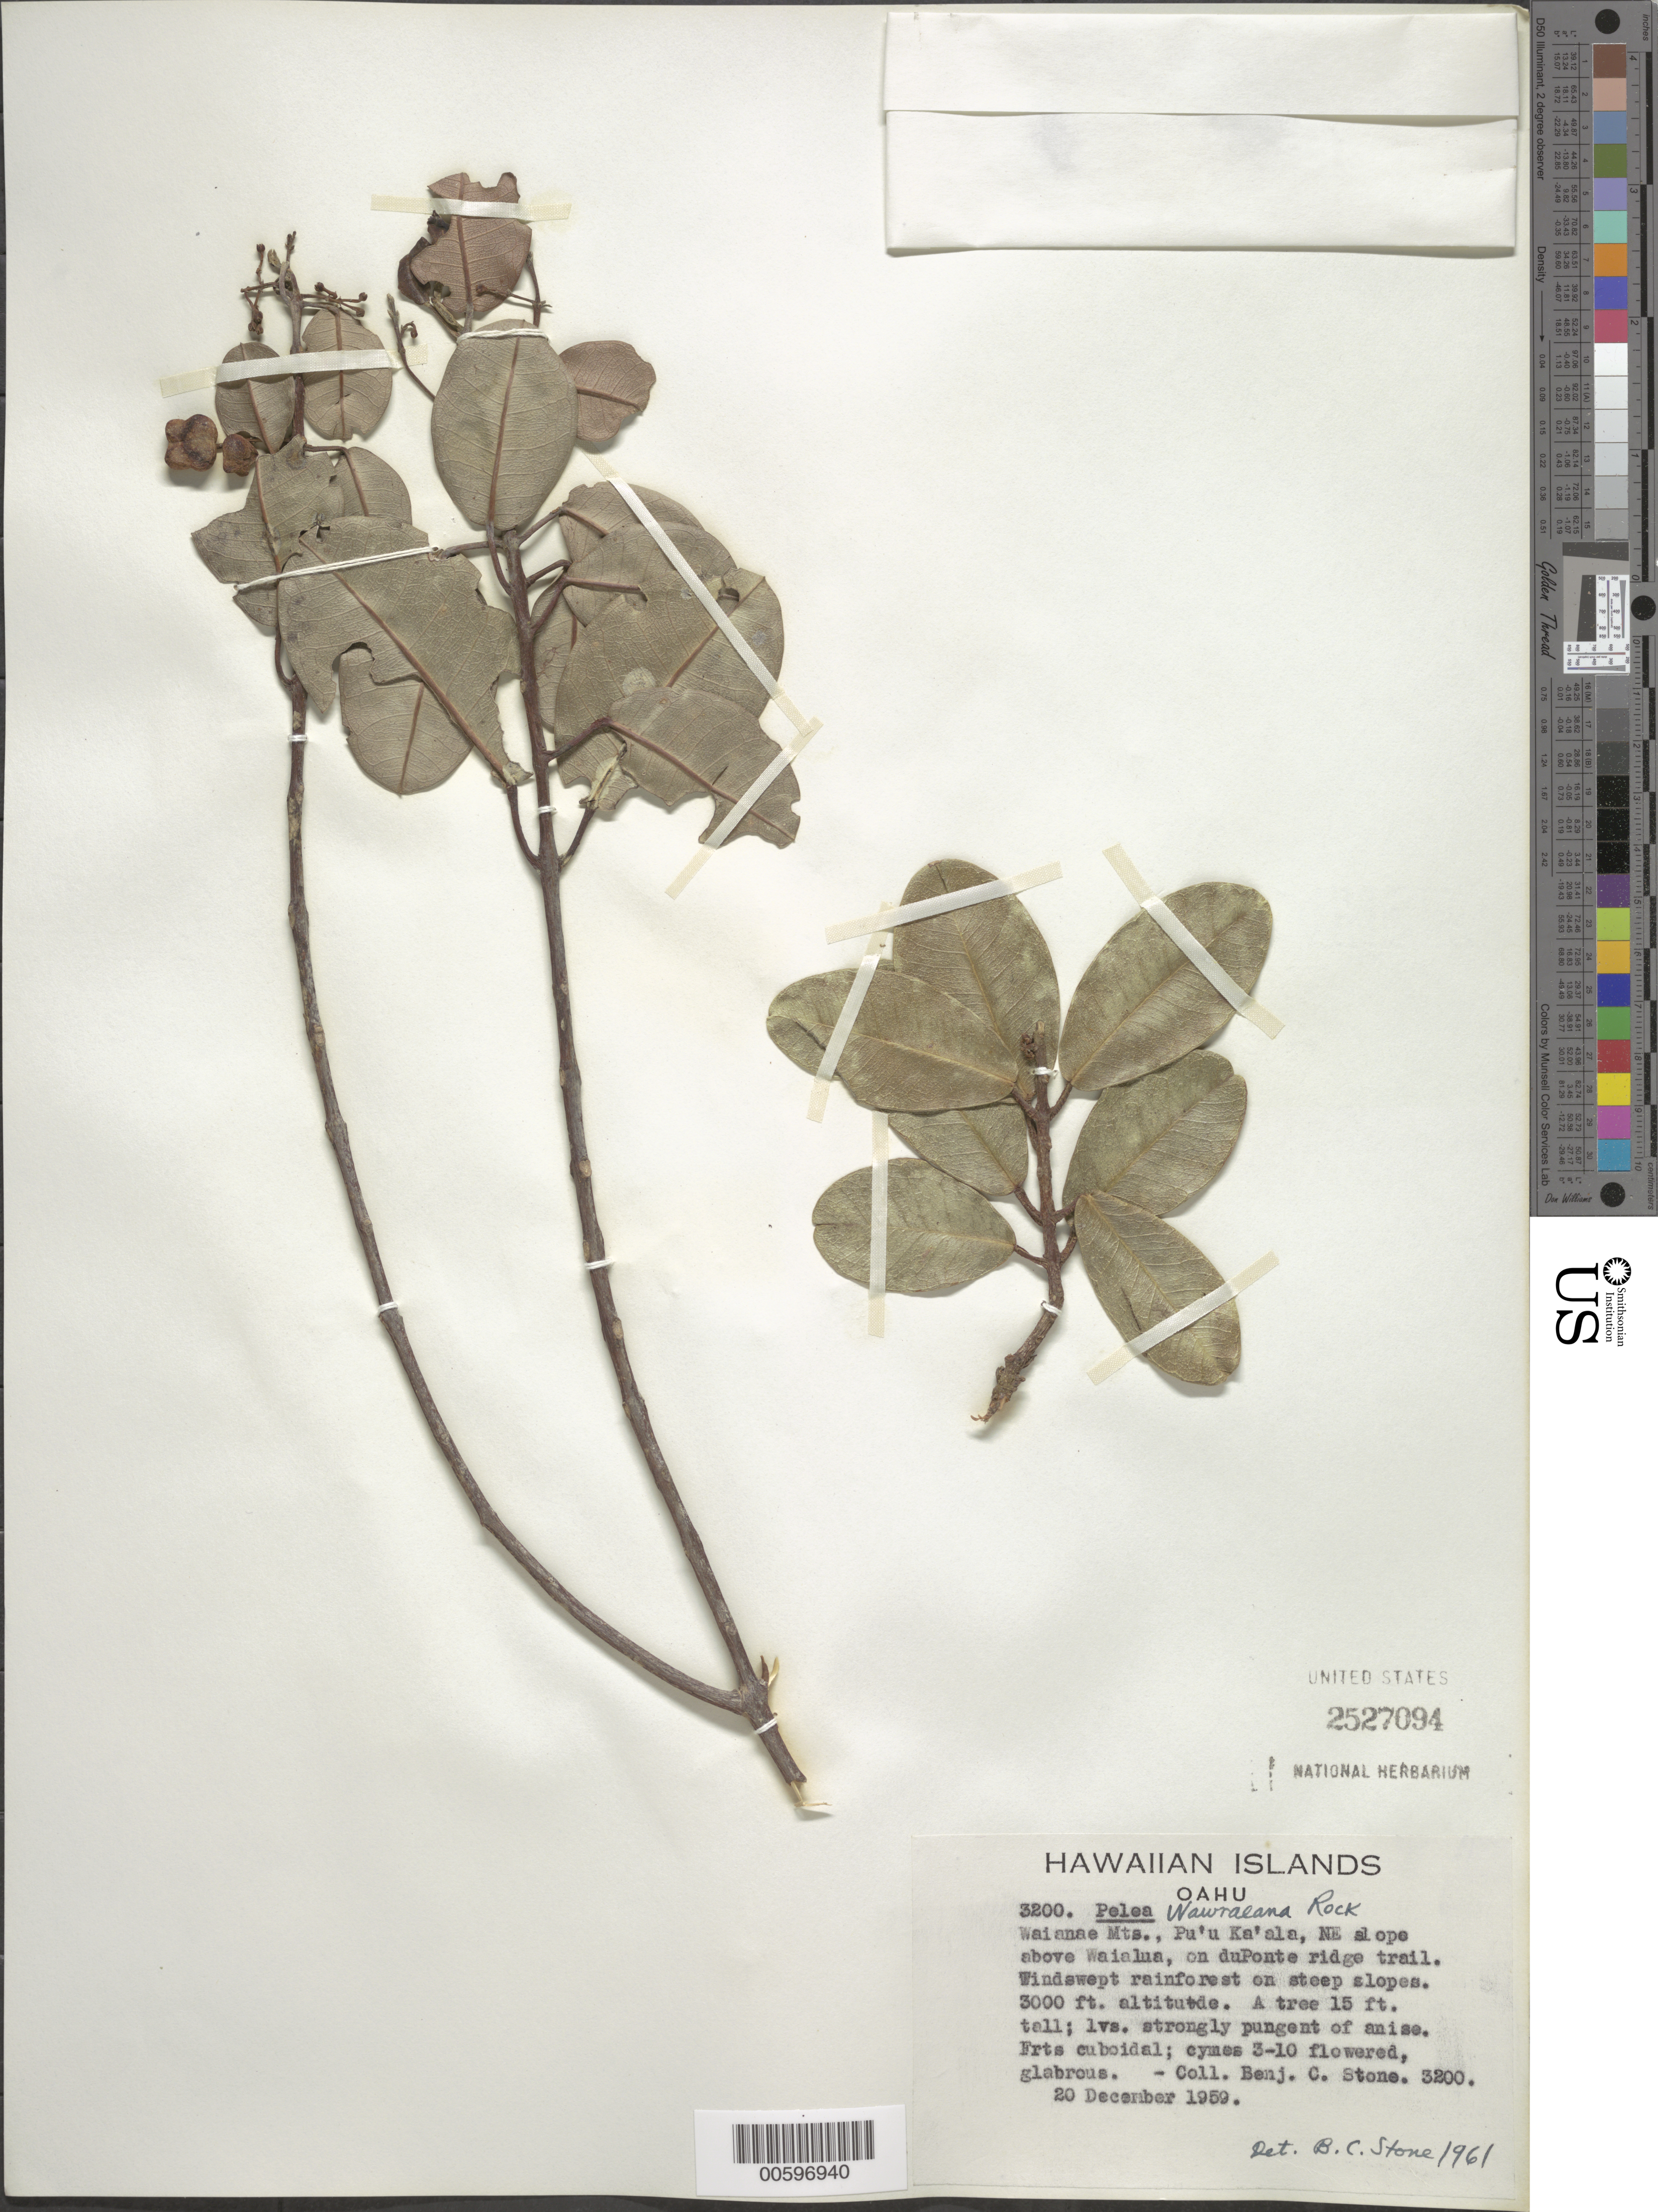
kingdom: Plantae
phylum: Tracheophyta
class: Magnoliopsida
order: Sapindales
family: Rutaceae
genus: Melicope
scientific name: Melicope wawraeana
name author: (H. Lév.) T.G. Hartley & B.C. Stone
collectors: B. C. Stone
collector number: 3200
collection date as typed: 20 Dec 1959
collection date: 1959-12-20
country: United States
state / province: Hawaii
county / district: Honolulu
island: Oahu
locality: Waianae Mts, Pu'u Ka'ala, NE slope above Waialua, on duPonte ridge trail.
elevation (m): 914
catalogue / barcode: US 2527094